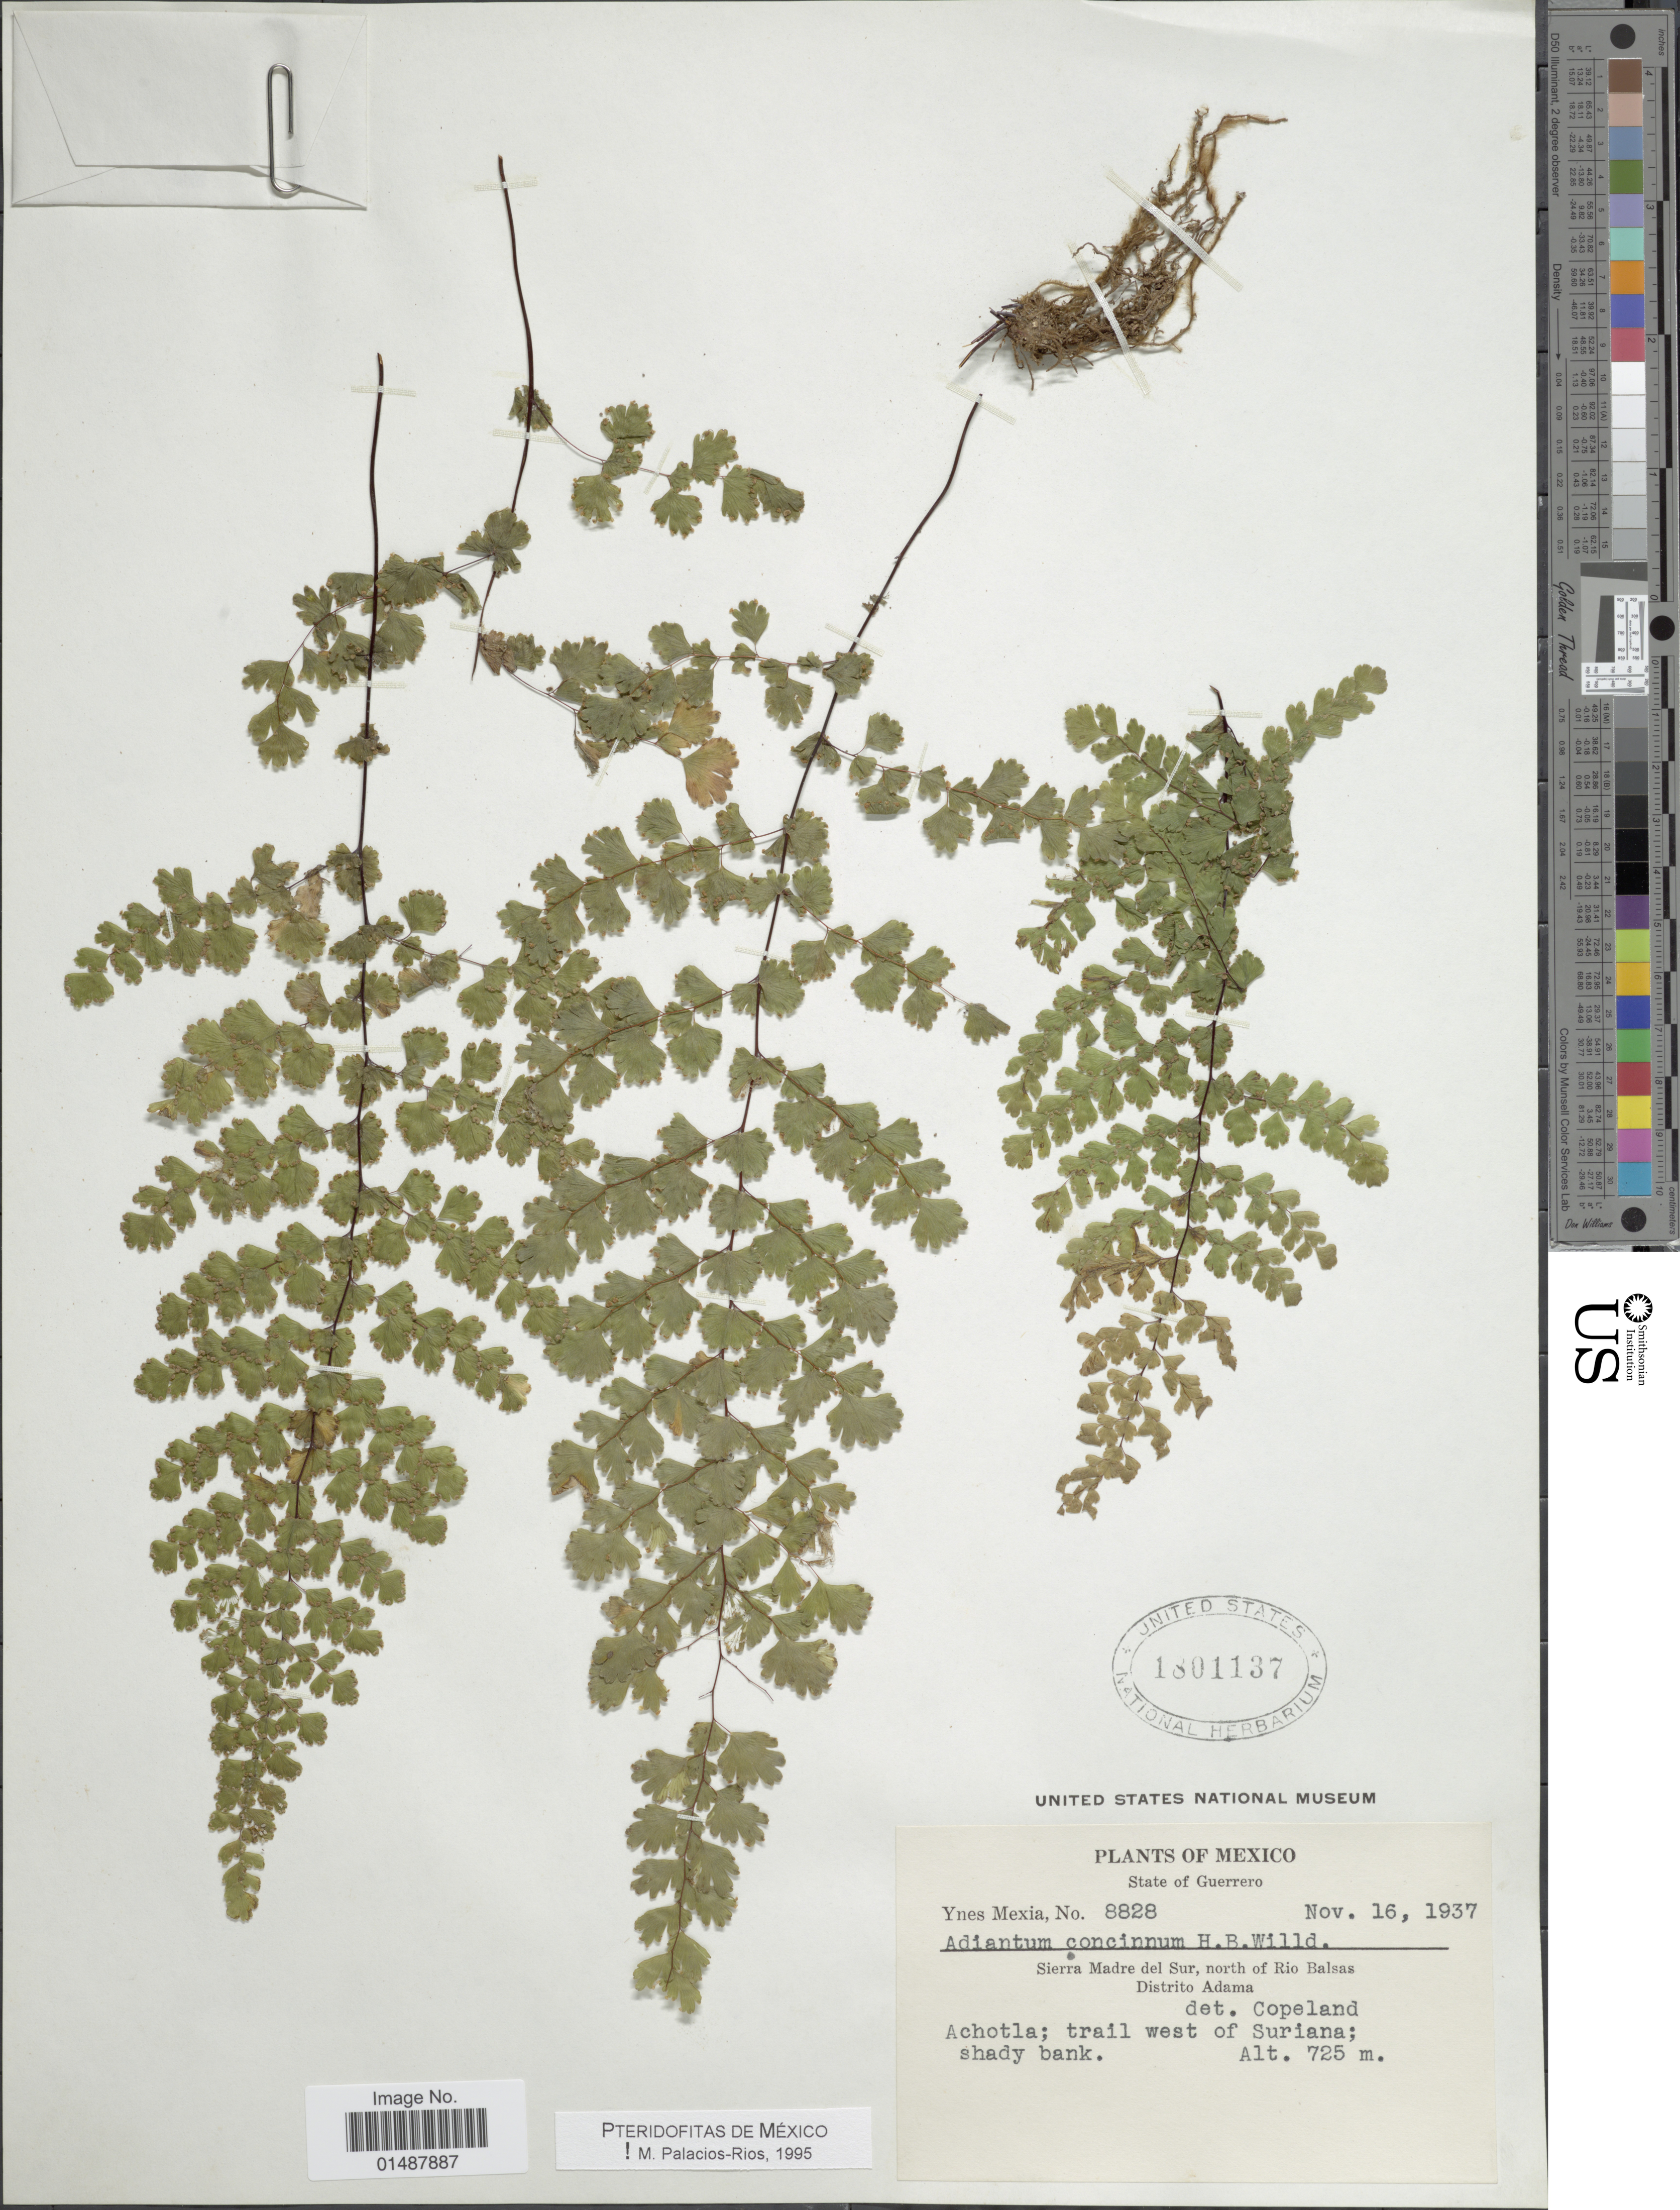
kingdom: Plantae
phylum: Tracheophyta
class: Polypodiopsida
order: Polypodiales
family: Pteridaceae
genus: Adiantum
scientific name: Adiantum concinnum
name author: Humb. & Bonpl. ex Willd.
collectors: Y. Mexia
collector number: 8828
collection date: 1937-11-16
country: Mexico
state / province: Guerrero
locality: State of Guerrero, Sierra Madre del Sur, North of Rio Balsas, Achotla; trail west of Suriana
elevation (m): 725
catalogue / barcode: US 1801137